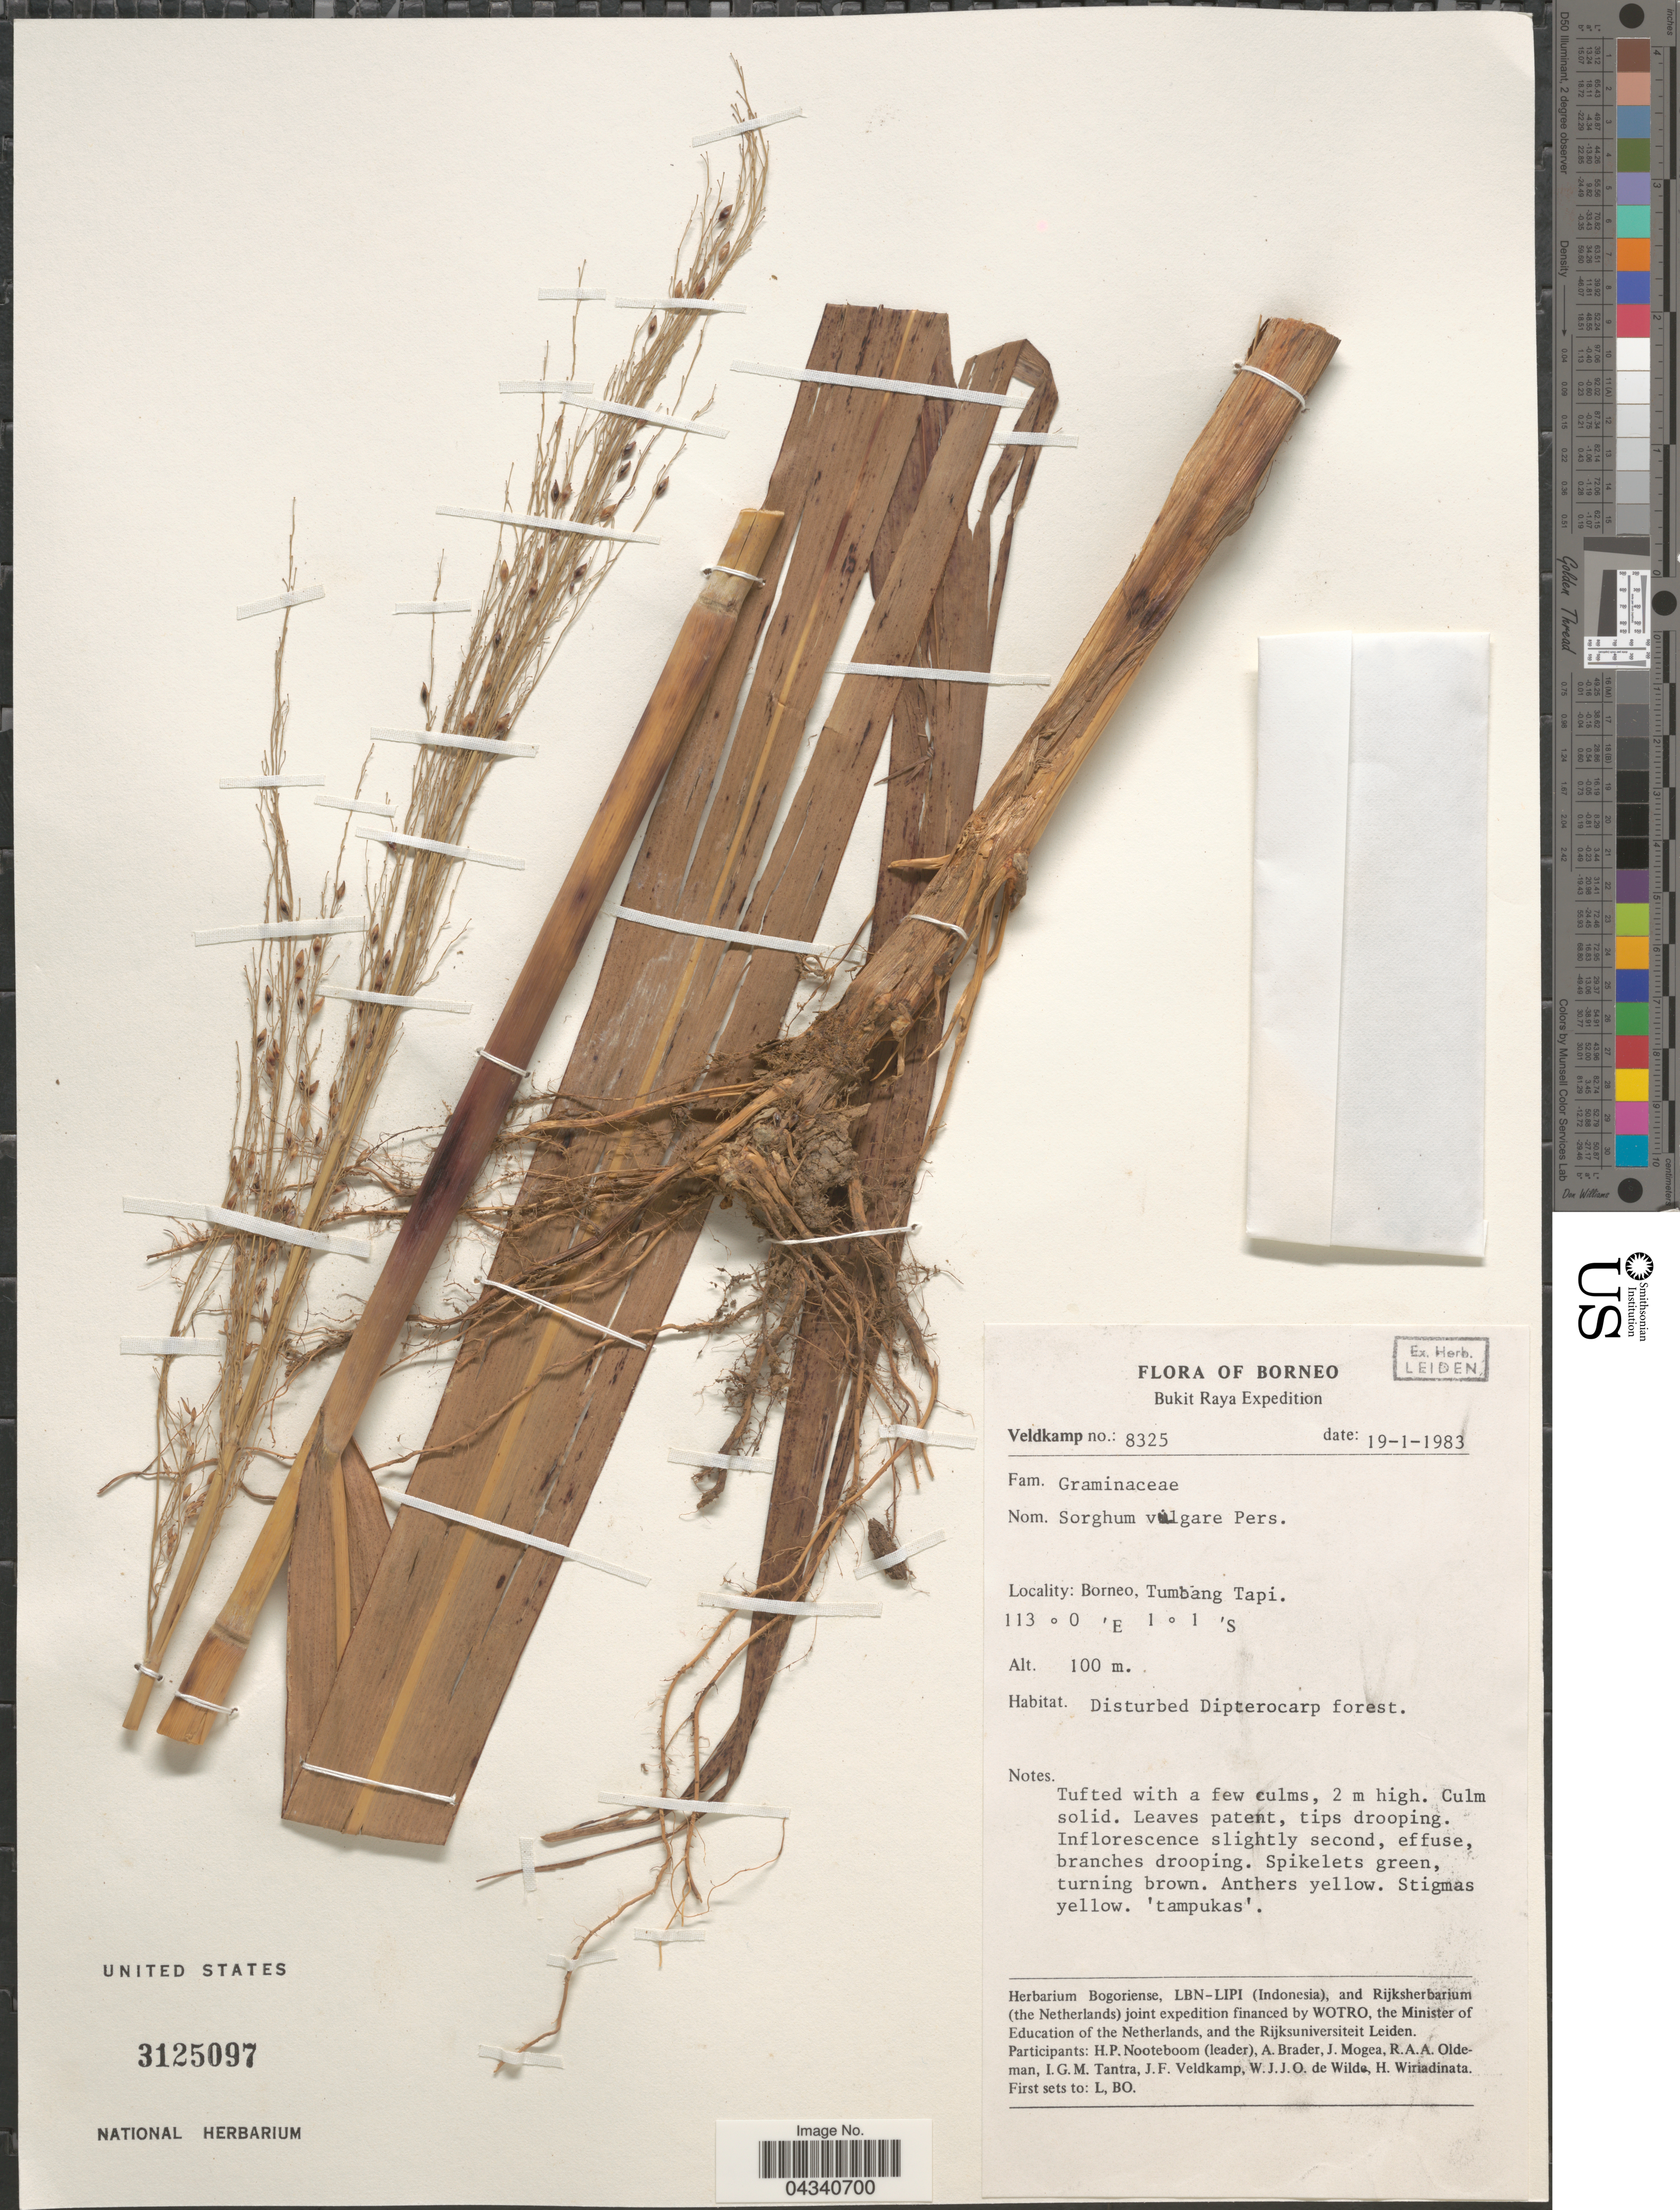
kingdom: Plantae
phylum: Tracheophyta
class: Liliopsida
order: Poales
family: Poaceae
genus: Sorghum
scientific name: Sorghum bicolor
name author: (L.) Moench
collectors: J. F. Veldkamp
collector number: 8325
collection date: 1983-01-19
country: Indonesia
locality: Borneo. Bukit Raya Expedition. Borneo, Tumbang Tapi.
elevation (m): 100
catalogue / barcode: US 3125097